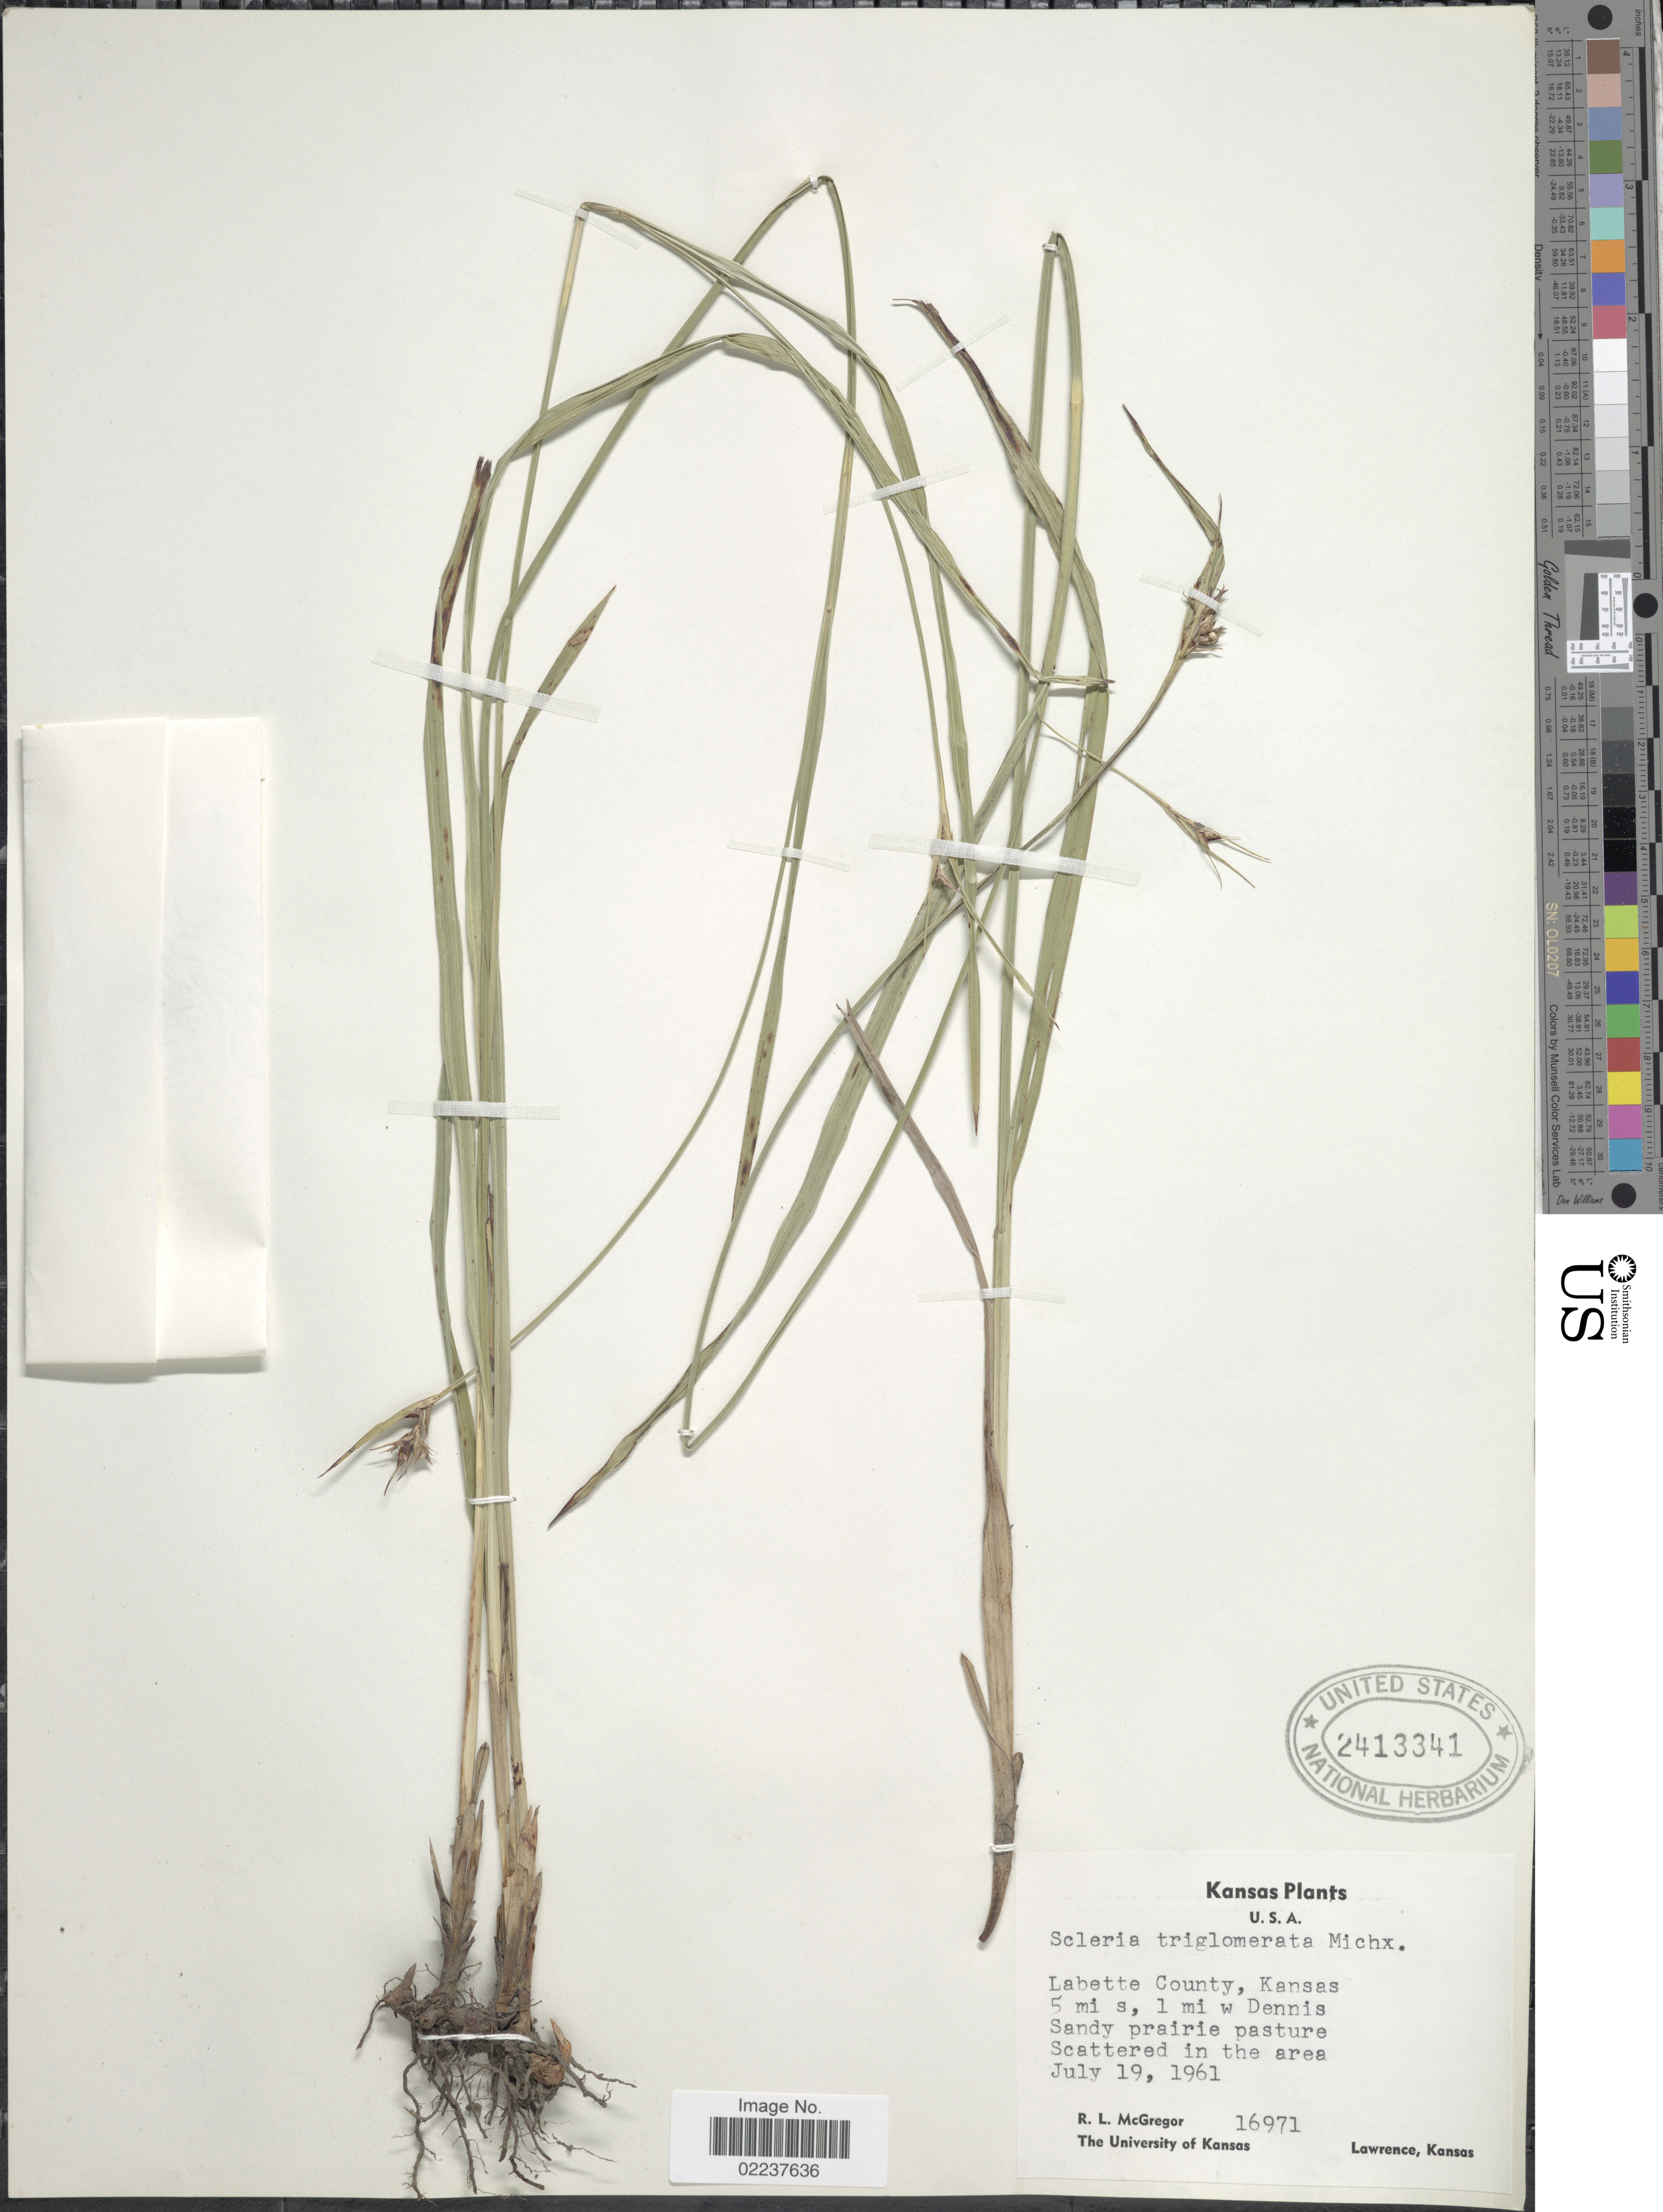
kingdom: Plantae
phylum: Tracheophyta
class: Liliopsida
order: Poales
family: Cyperaceae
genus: Scleria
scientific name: Scleria triglomerata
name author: Michx.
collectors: R. McGregor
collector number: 16971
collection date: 1961-07-19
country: United States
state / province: Kansas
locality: Labette County, Kansas, 5 mi. s, 1 mi w Dennis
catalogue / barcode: US 2413341